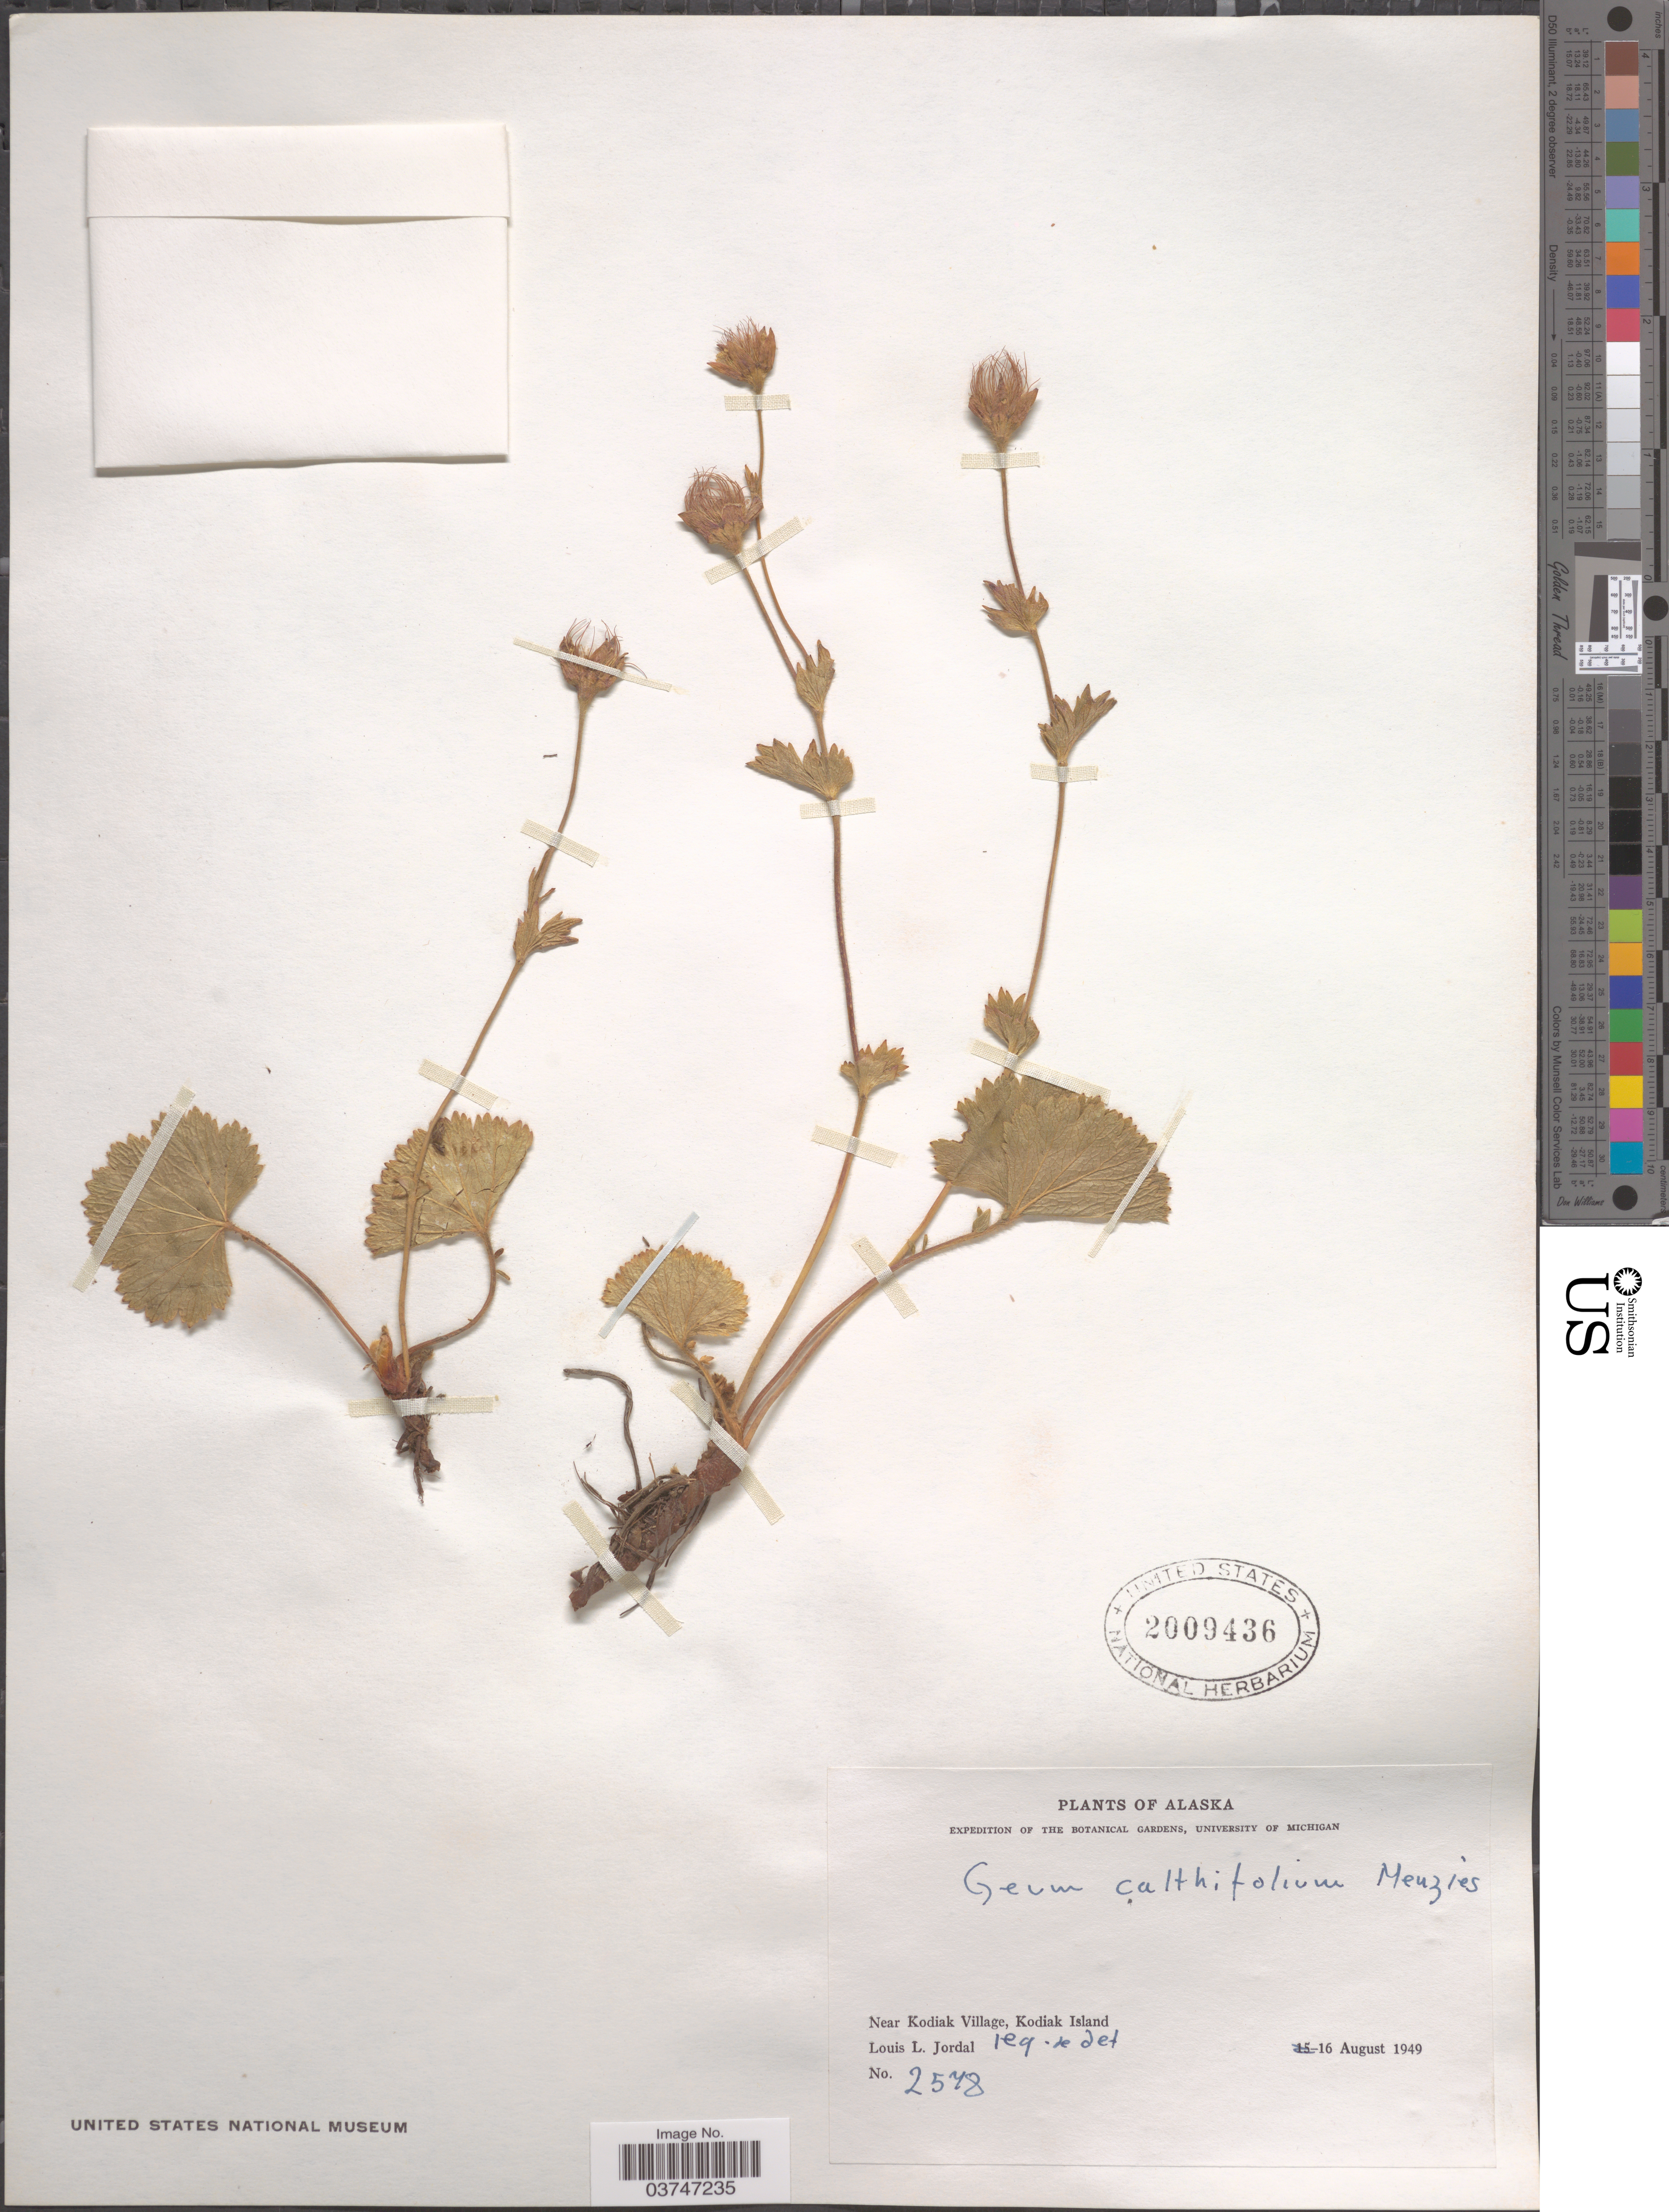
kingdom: Plantae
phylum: Tracheophyta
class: Magnoliopsida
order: Rosales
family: Rosaceae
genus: Geum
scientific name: Geum calthifolium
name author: Menzies ex Sm.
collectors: L. Jordal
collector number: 2578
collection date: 1949-08-16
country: United States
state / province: Alaska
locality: Near Kodiak Village, Kodiak Island.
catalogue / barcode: US 2009436